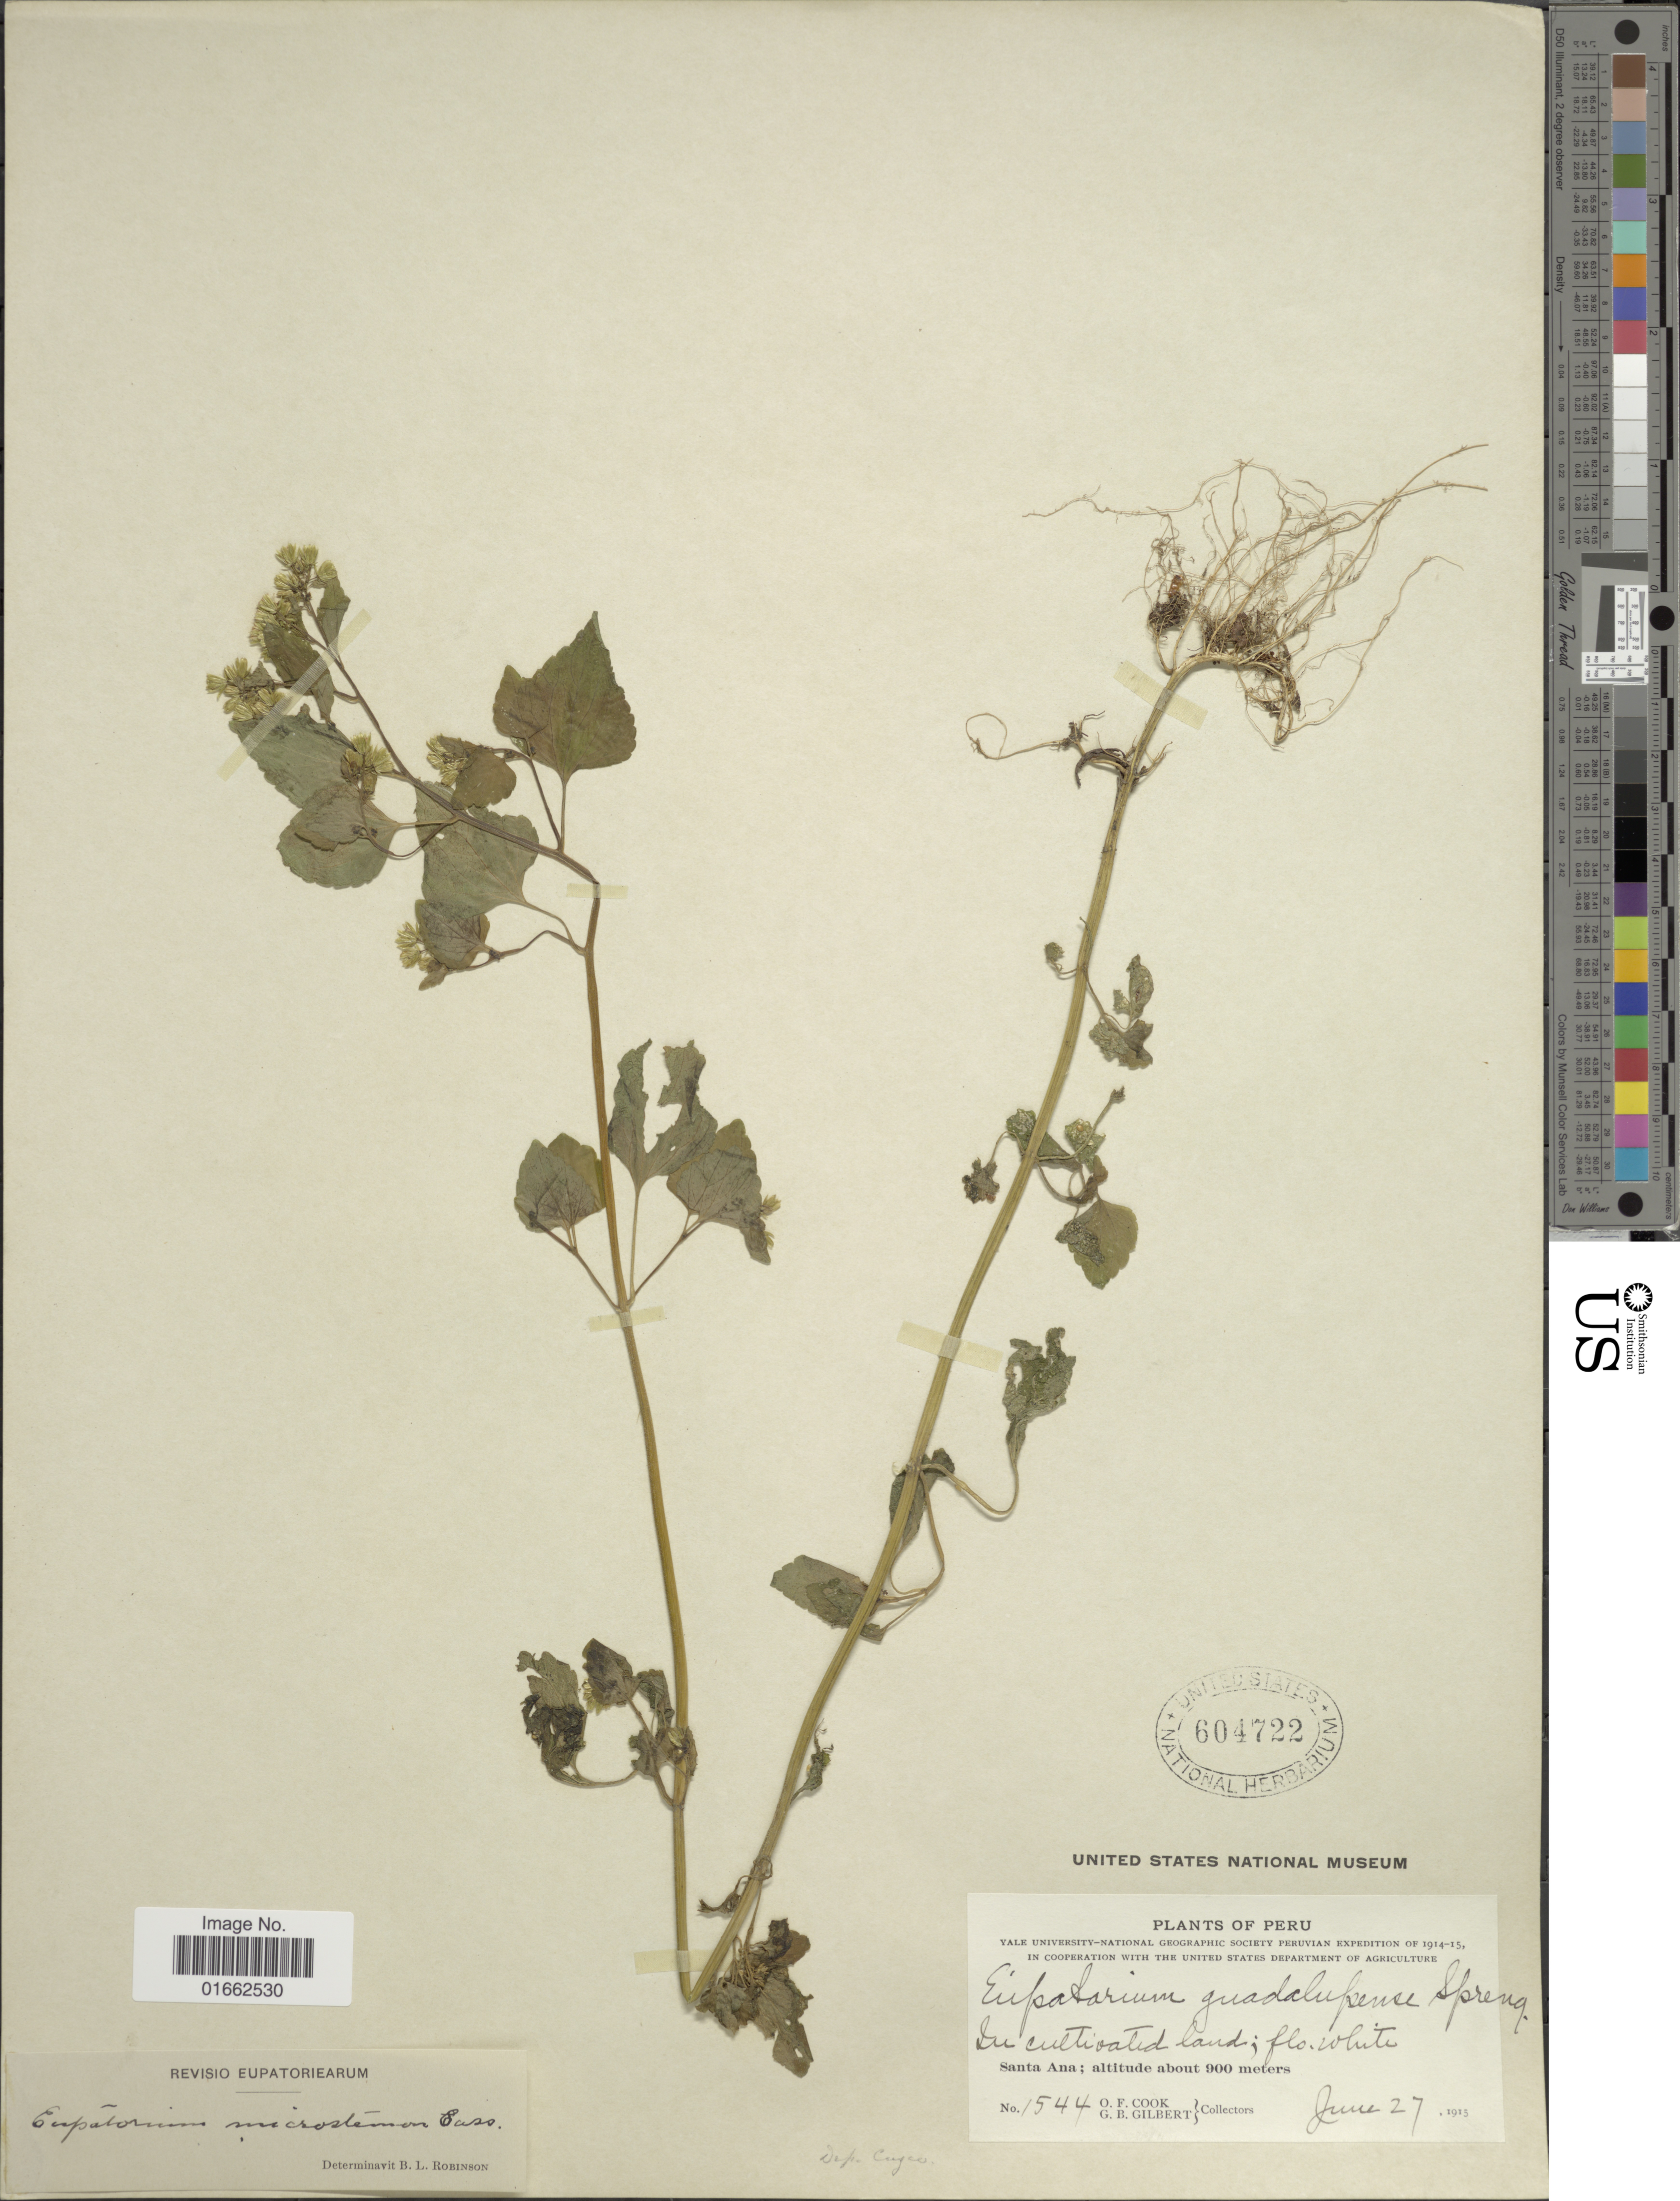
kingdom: Plantae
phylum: Tracheophyta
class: Magnoliopsida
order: Asterales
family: Asteraceae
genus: Fleischmannia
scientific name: Fleischmannia microstemon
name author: (Cass.) R.M. King & H. Rob.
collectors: O. F. Cook & G. B. Gilbert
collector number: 1544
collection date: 1915-06-27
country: Peru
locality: Santa Ana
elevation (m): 900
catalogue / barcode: US 604722